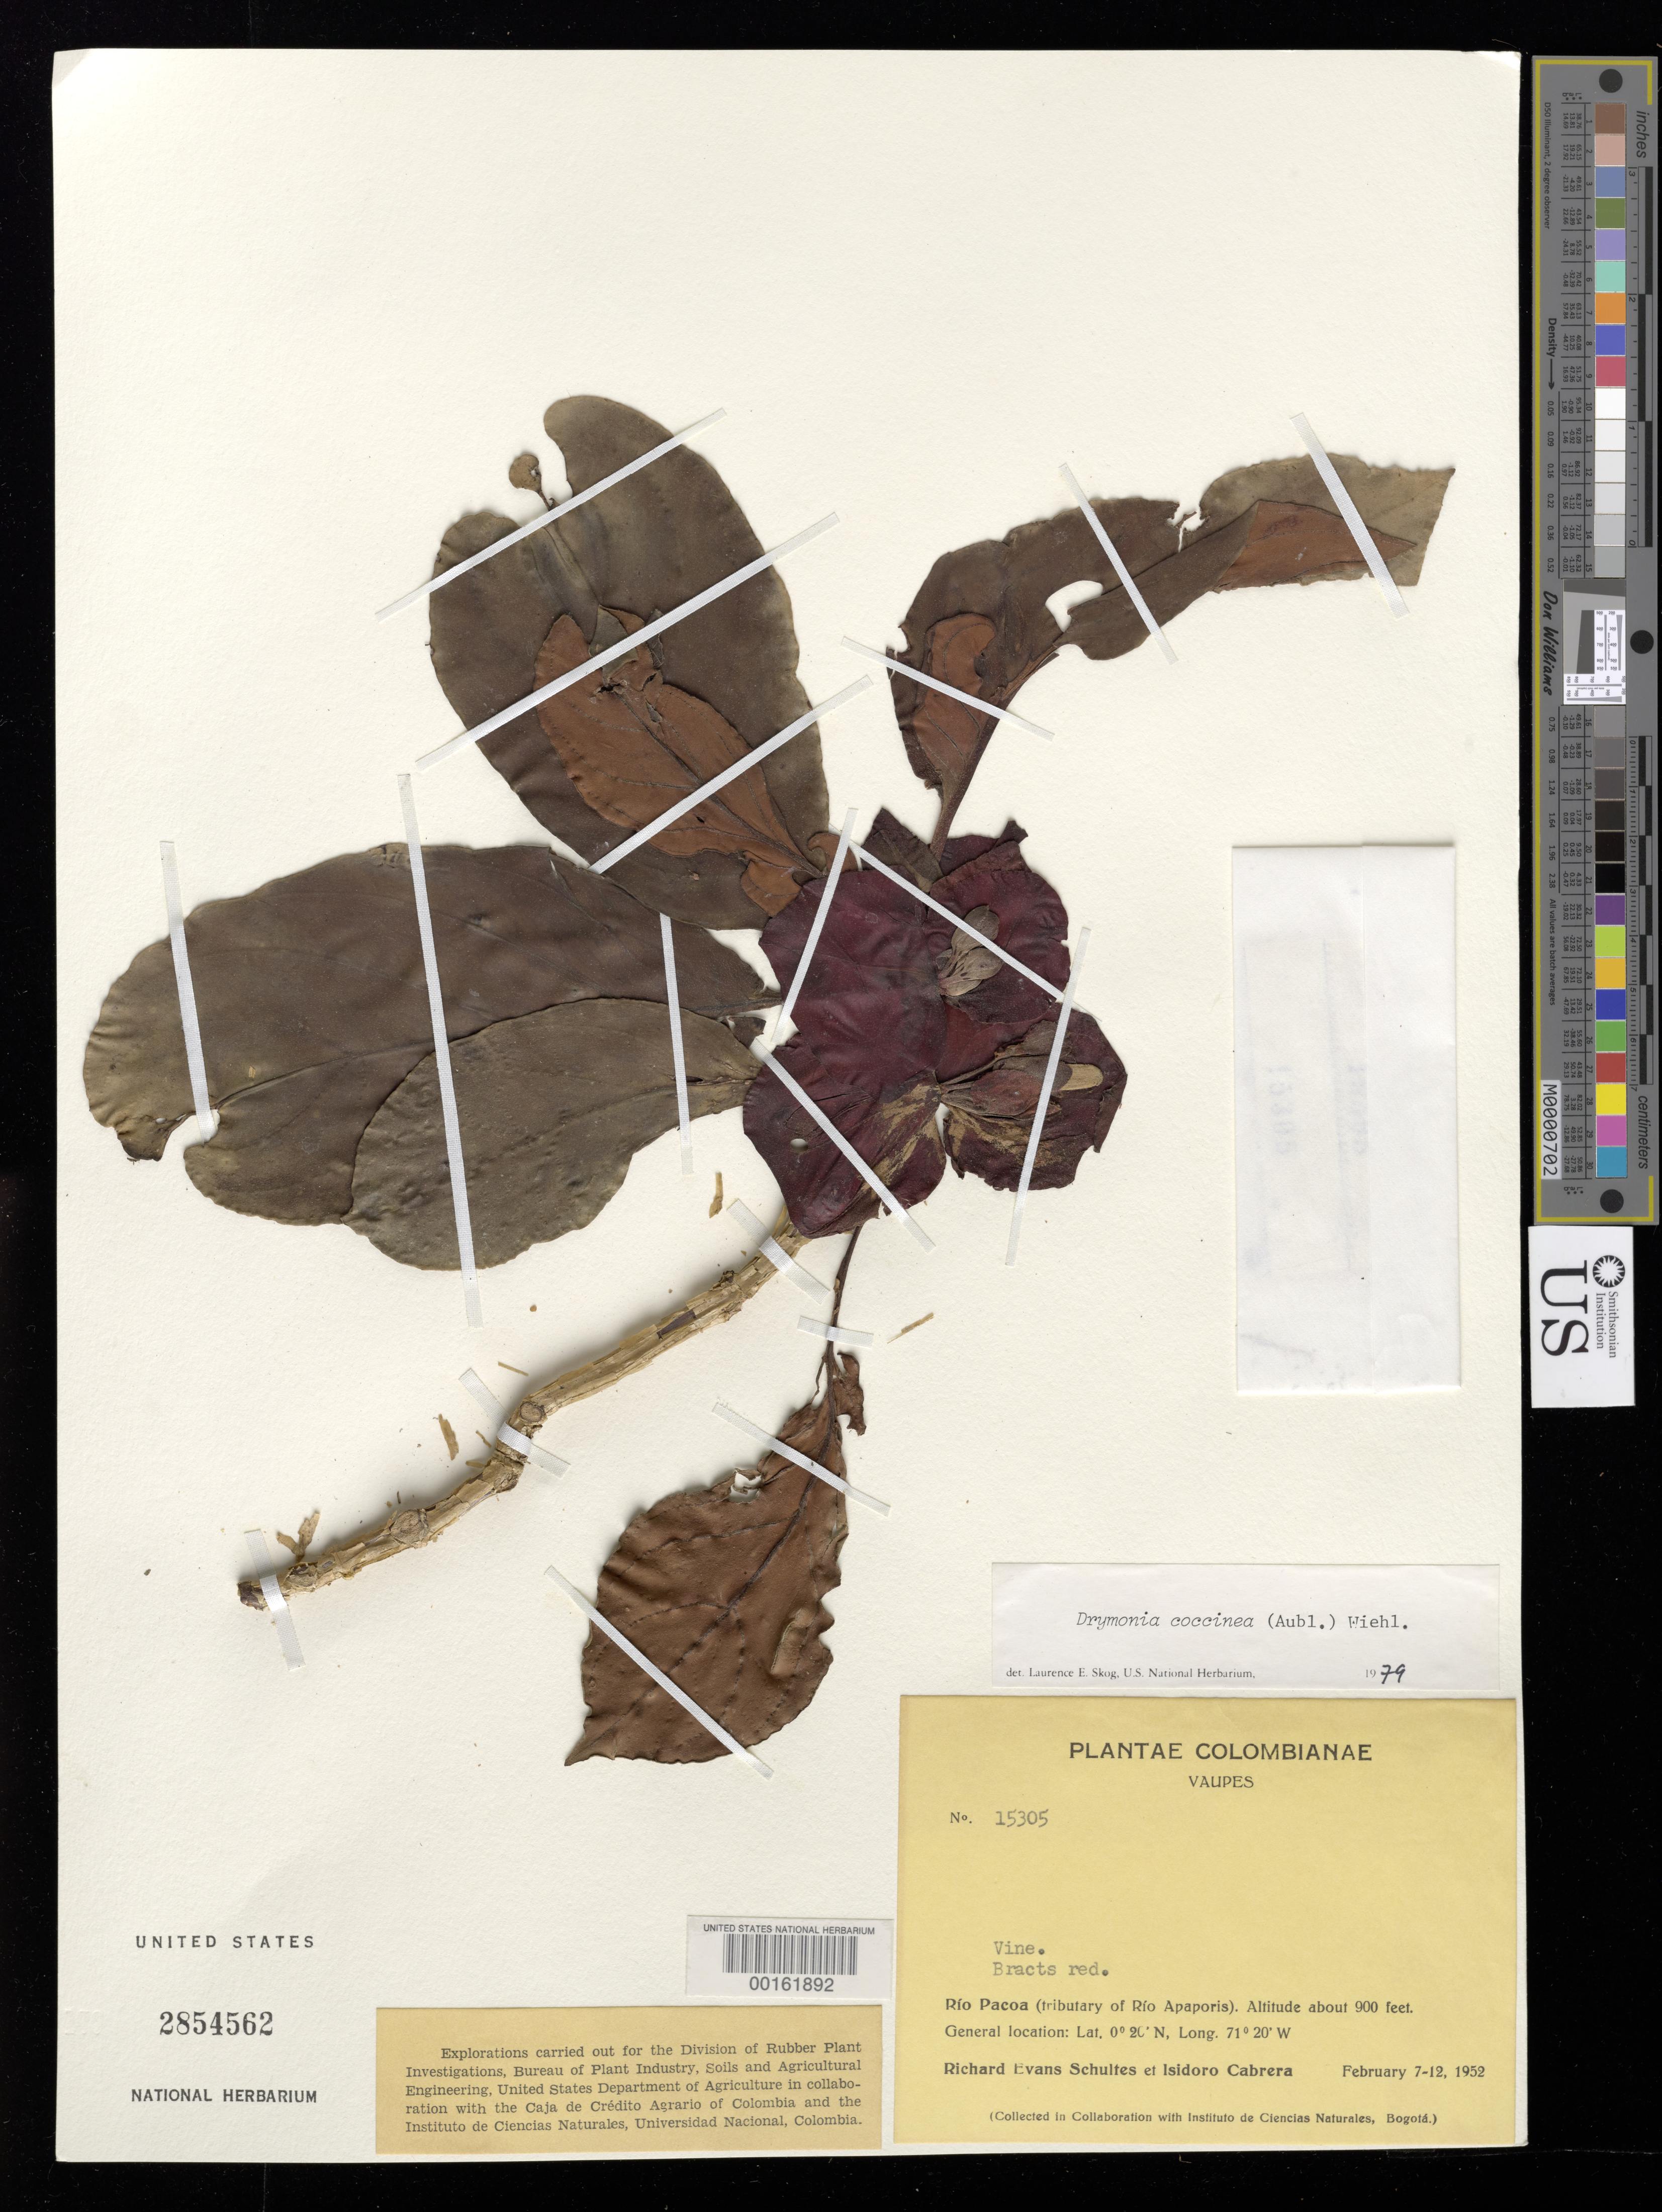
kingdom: Plantae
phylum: Tracheophyta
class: Magnoliopsida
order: Lamiales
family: Gesneriaceae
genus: Drymonia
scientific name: Drymonia coccinea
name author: (Aubl.) Wiehler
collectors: R. E. Schultes & I. Cabrera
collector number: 15305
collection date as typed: Feb 1952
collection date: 1952-02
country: Colombia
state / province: Vaupés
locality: Rio Pacoa (tributary of Rio Apaporis)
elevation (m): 274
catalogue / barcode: US 2854562